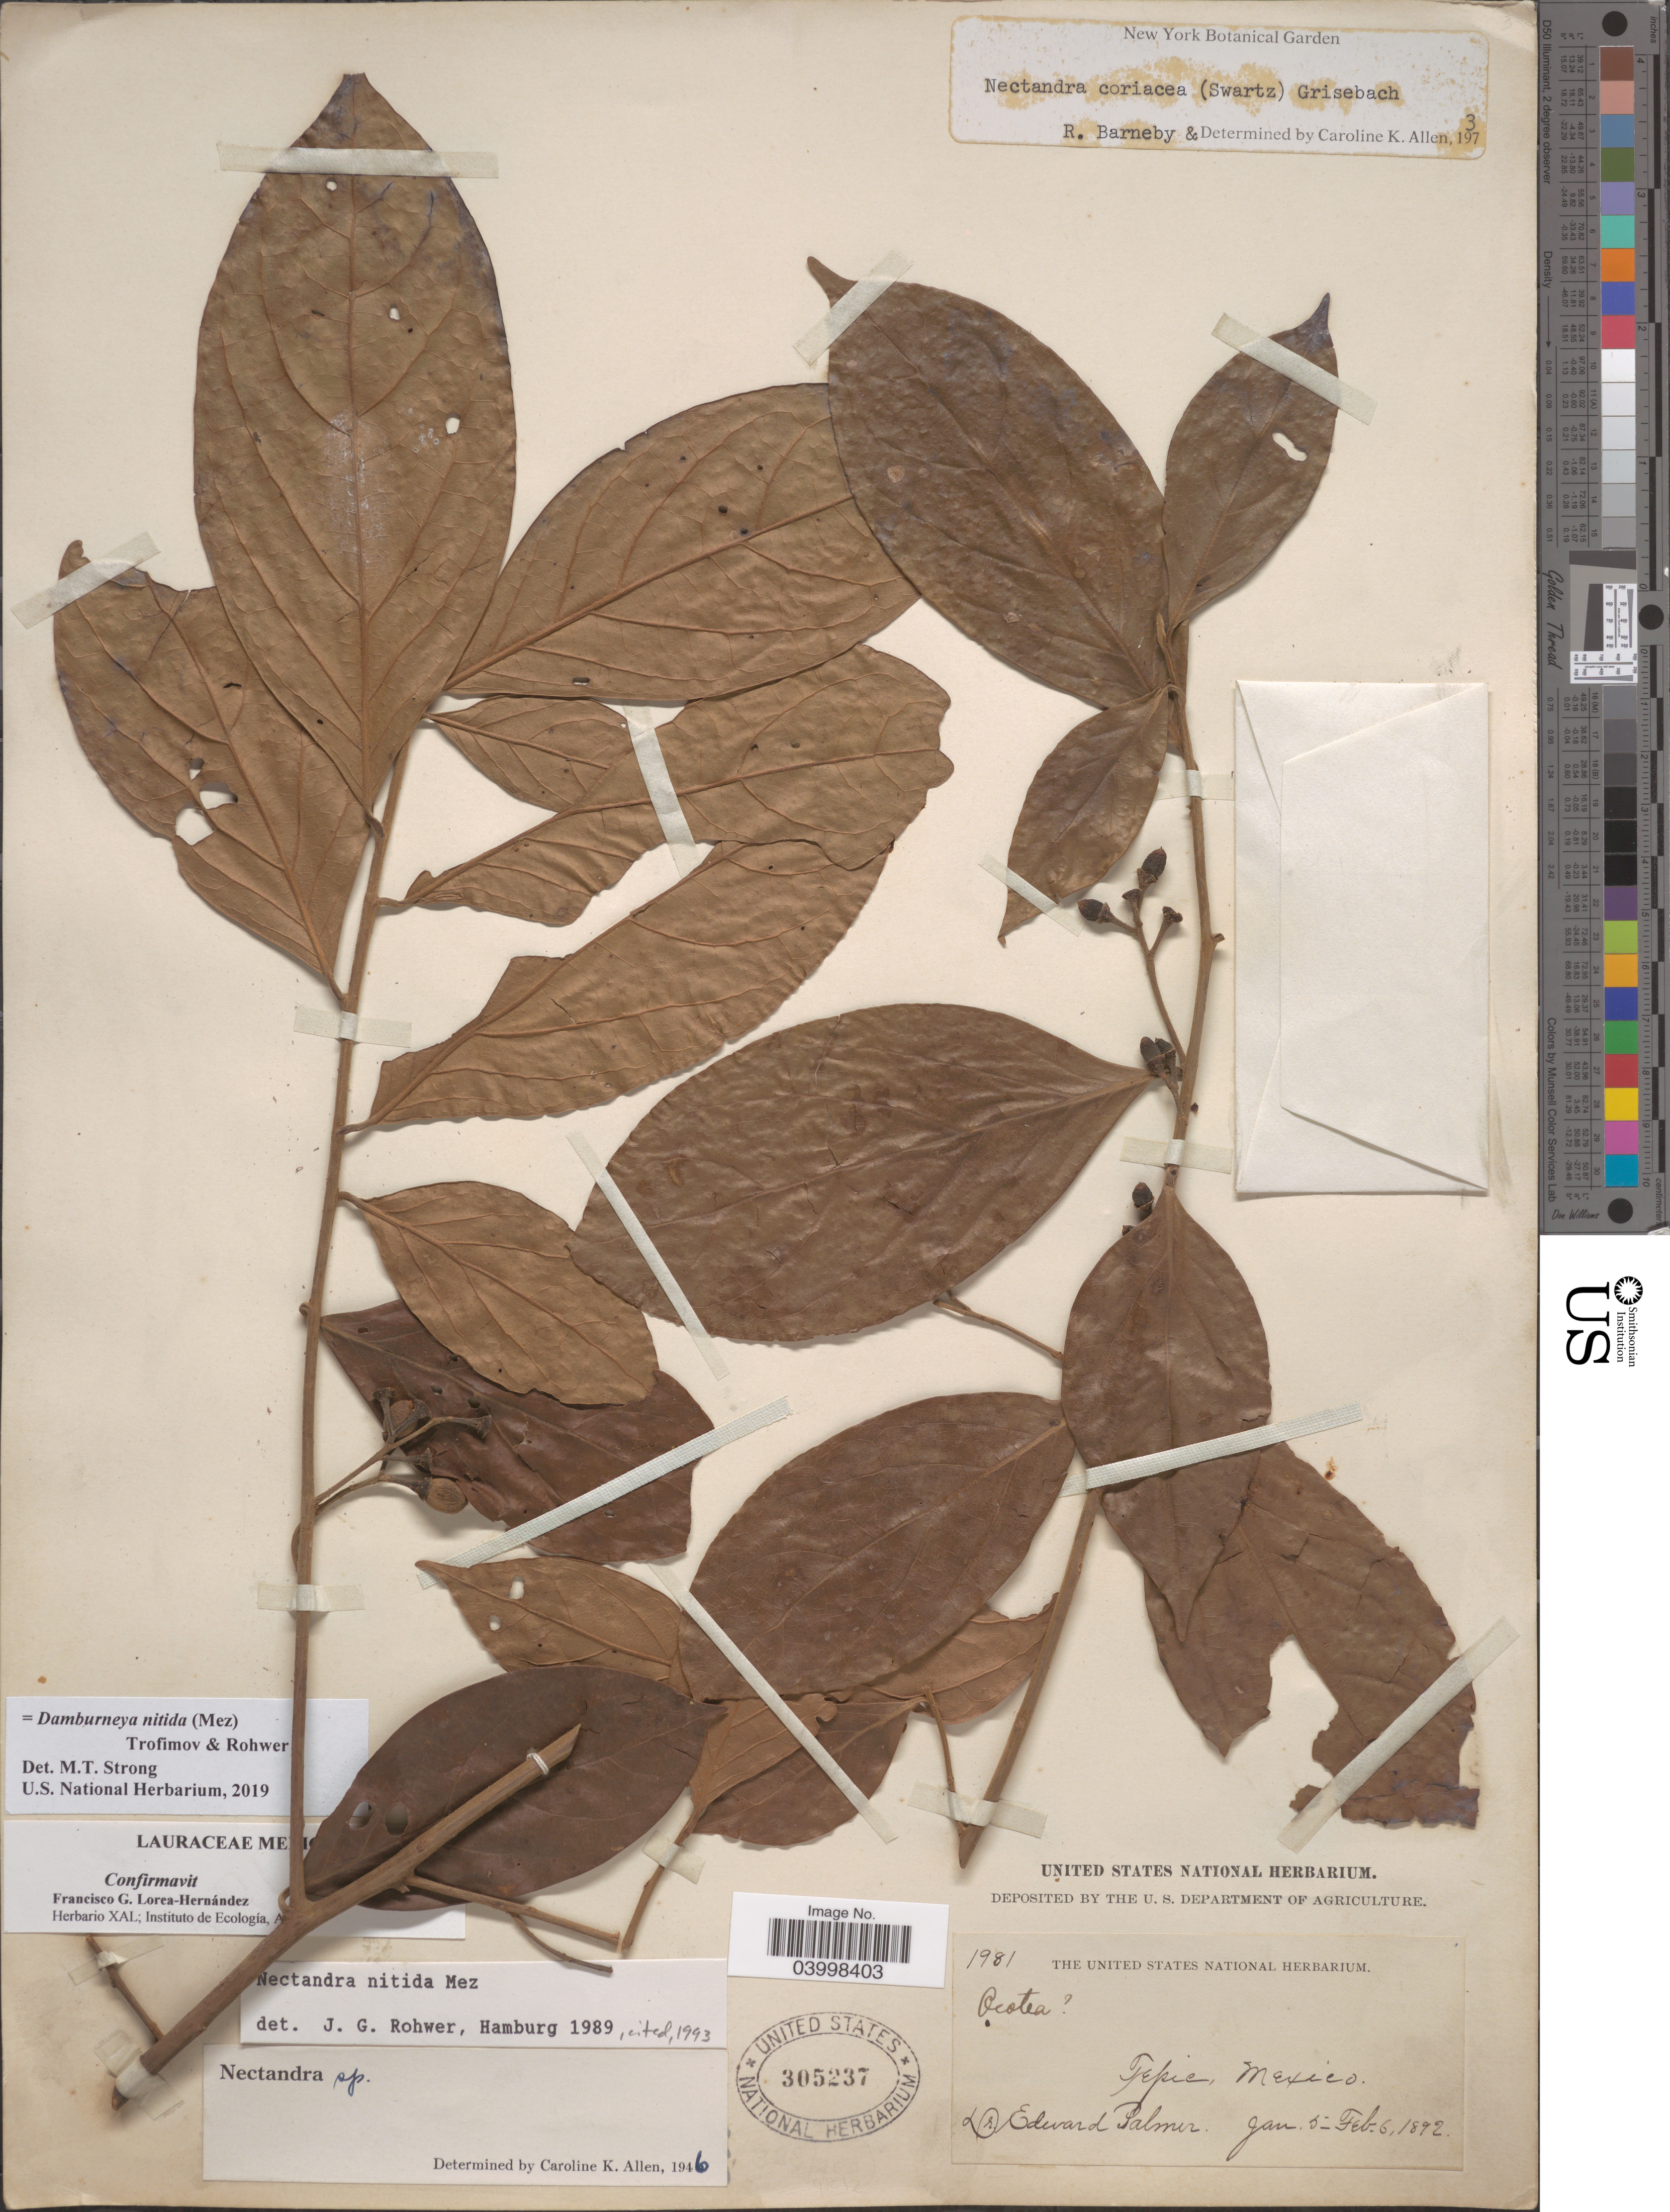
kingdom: Plantae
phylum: Tracheophyta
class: Magnoliopsida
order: Laurales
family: Lauraceae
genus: Damburneya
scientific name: Damburneya nitida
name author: (Mez) Trofimov & Rohwer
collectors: E. Palmer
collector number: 1981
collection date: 1892-01-05/1892-02-06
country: Mexico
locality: Tepic.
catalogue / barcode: US 305237